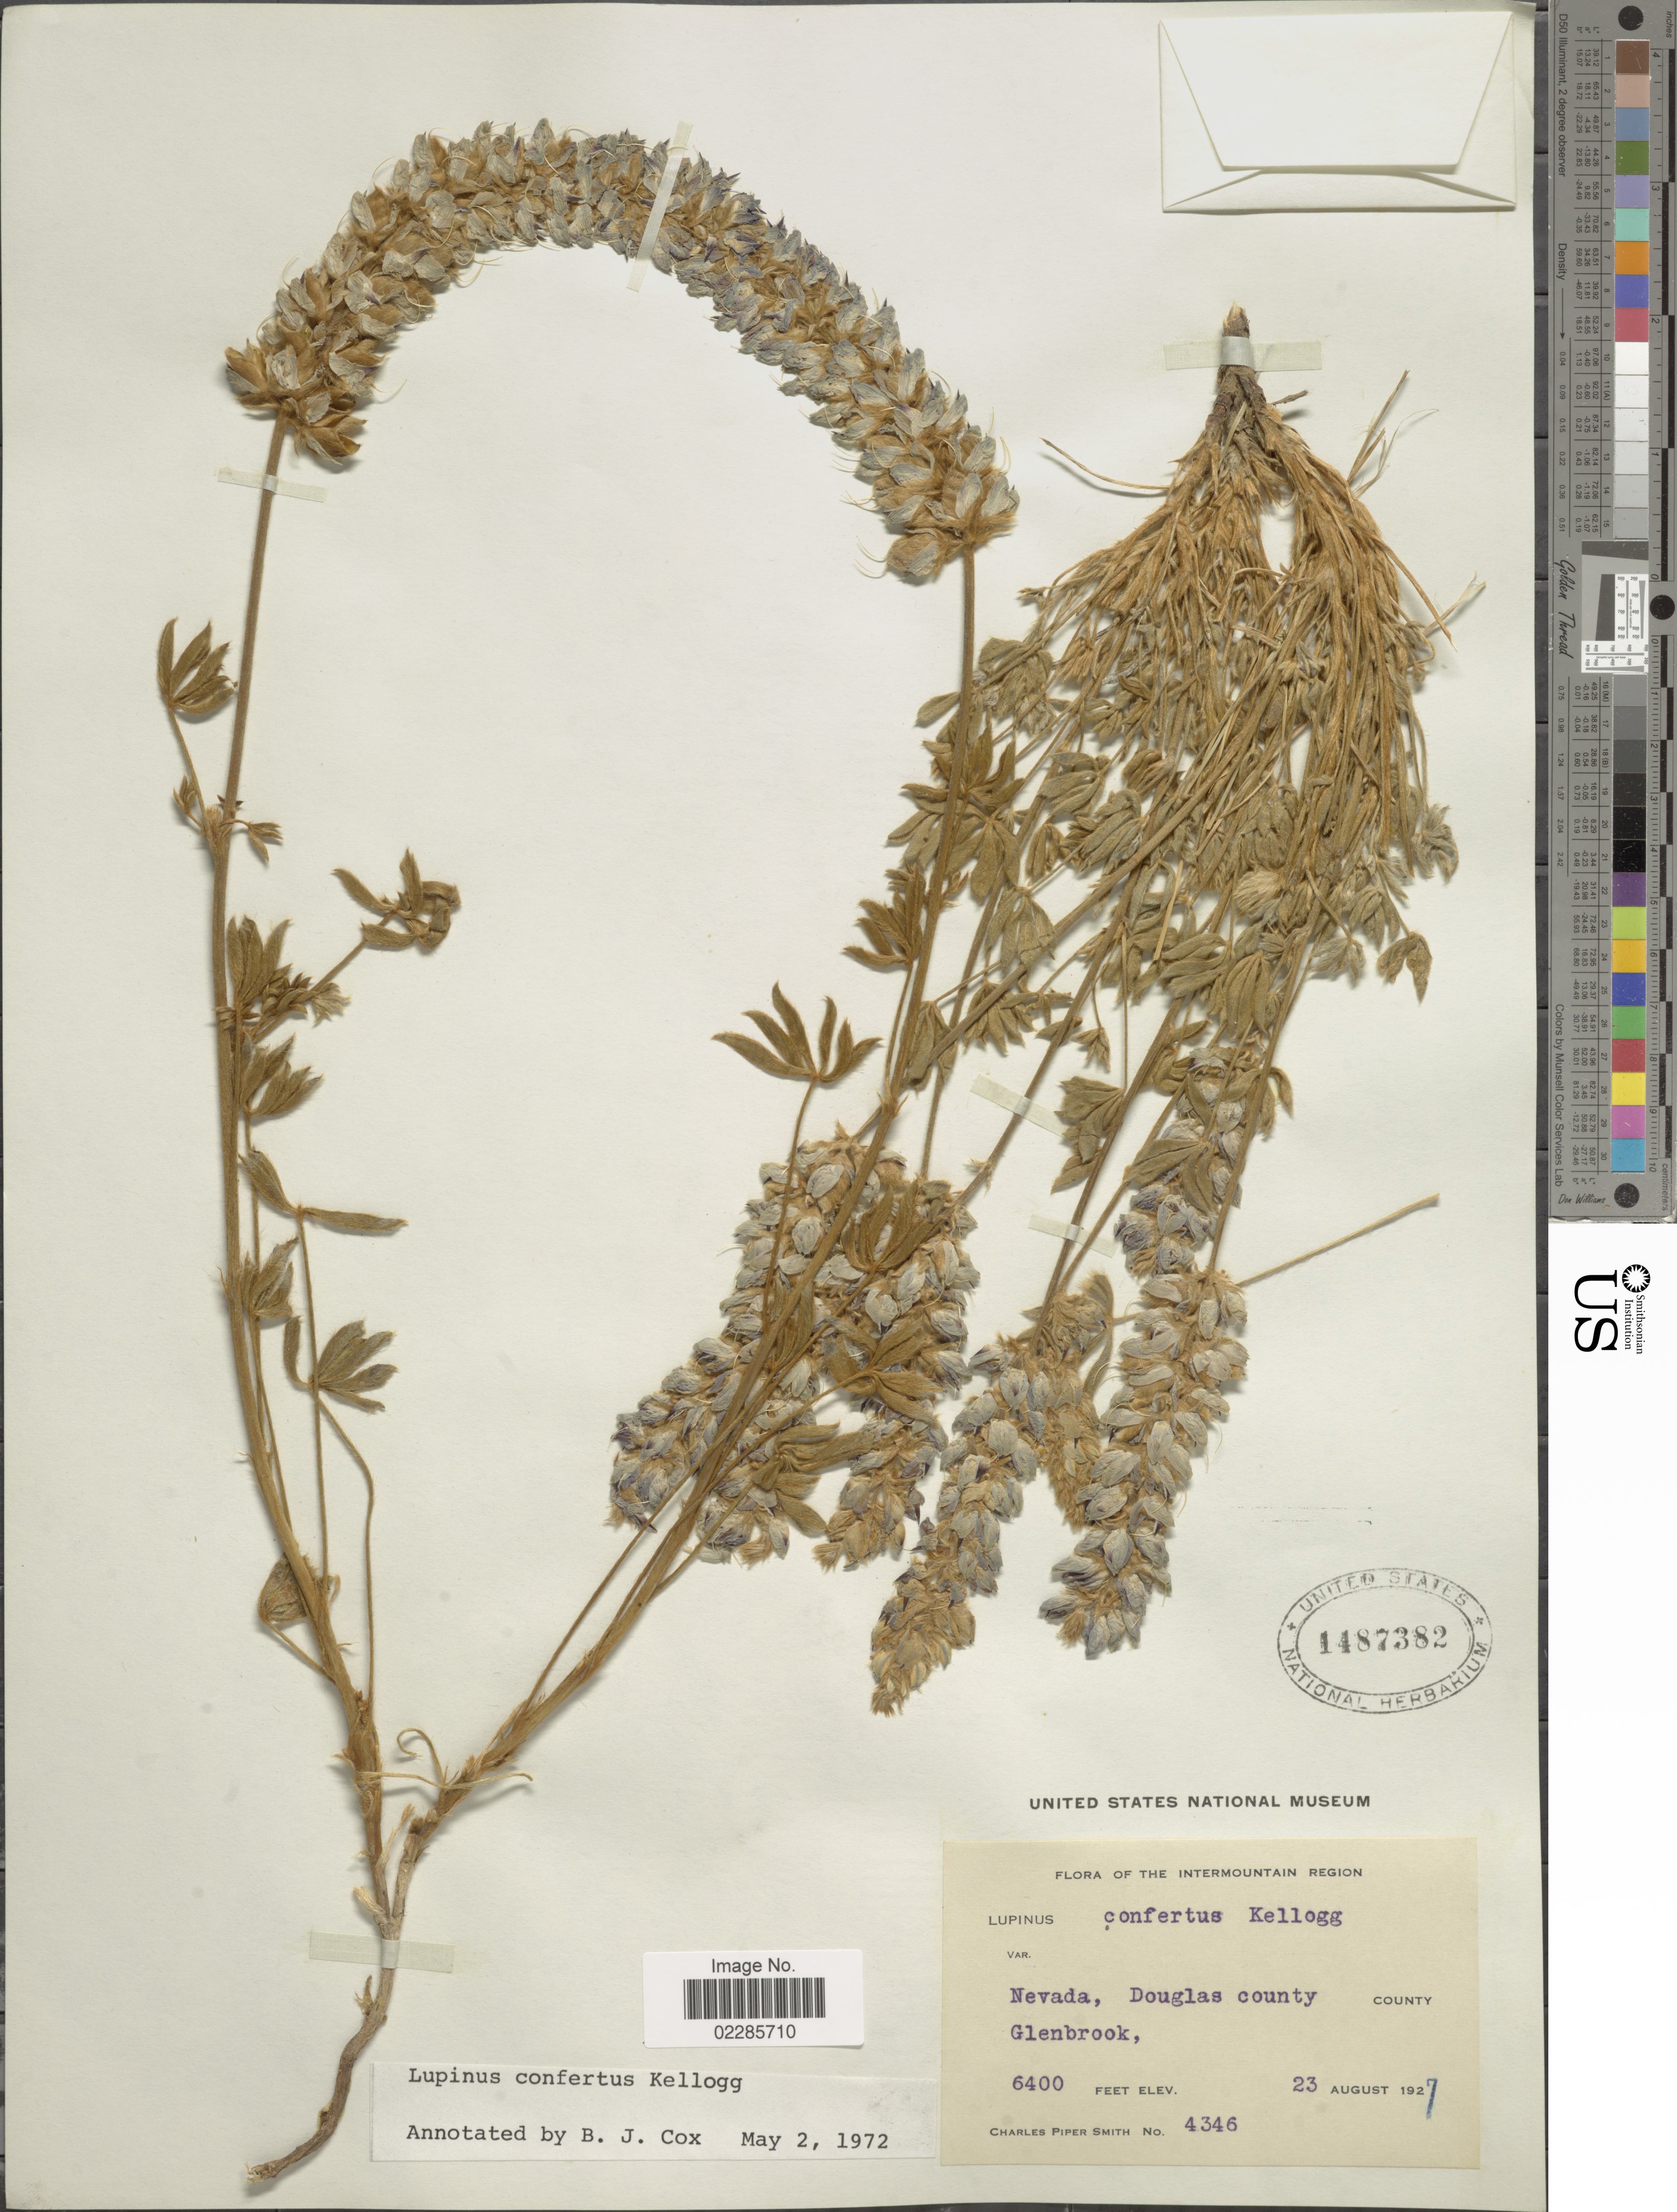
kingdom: Plantae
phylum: Tracheophyta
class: Magnoliopsida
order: Fabales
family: Fabaceae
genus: Lupinus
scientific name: Lupinus confertus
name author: Kellogg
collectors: C. P. Smith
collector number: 4346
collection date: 1927-08-23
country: United States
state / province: Nevada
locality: The Intermountain Region, Douglas county, Glenbrook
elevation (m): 1951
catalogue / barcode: US 1487382